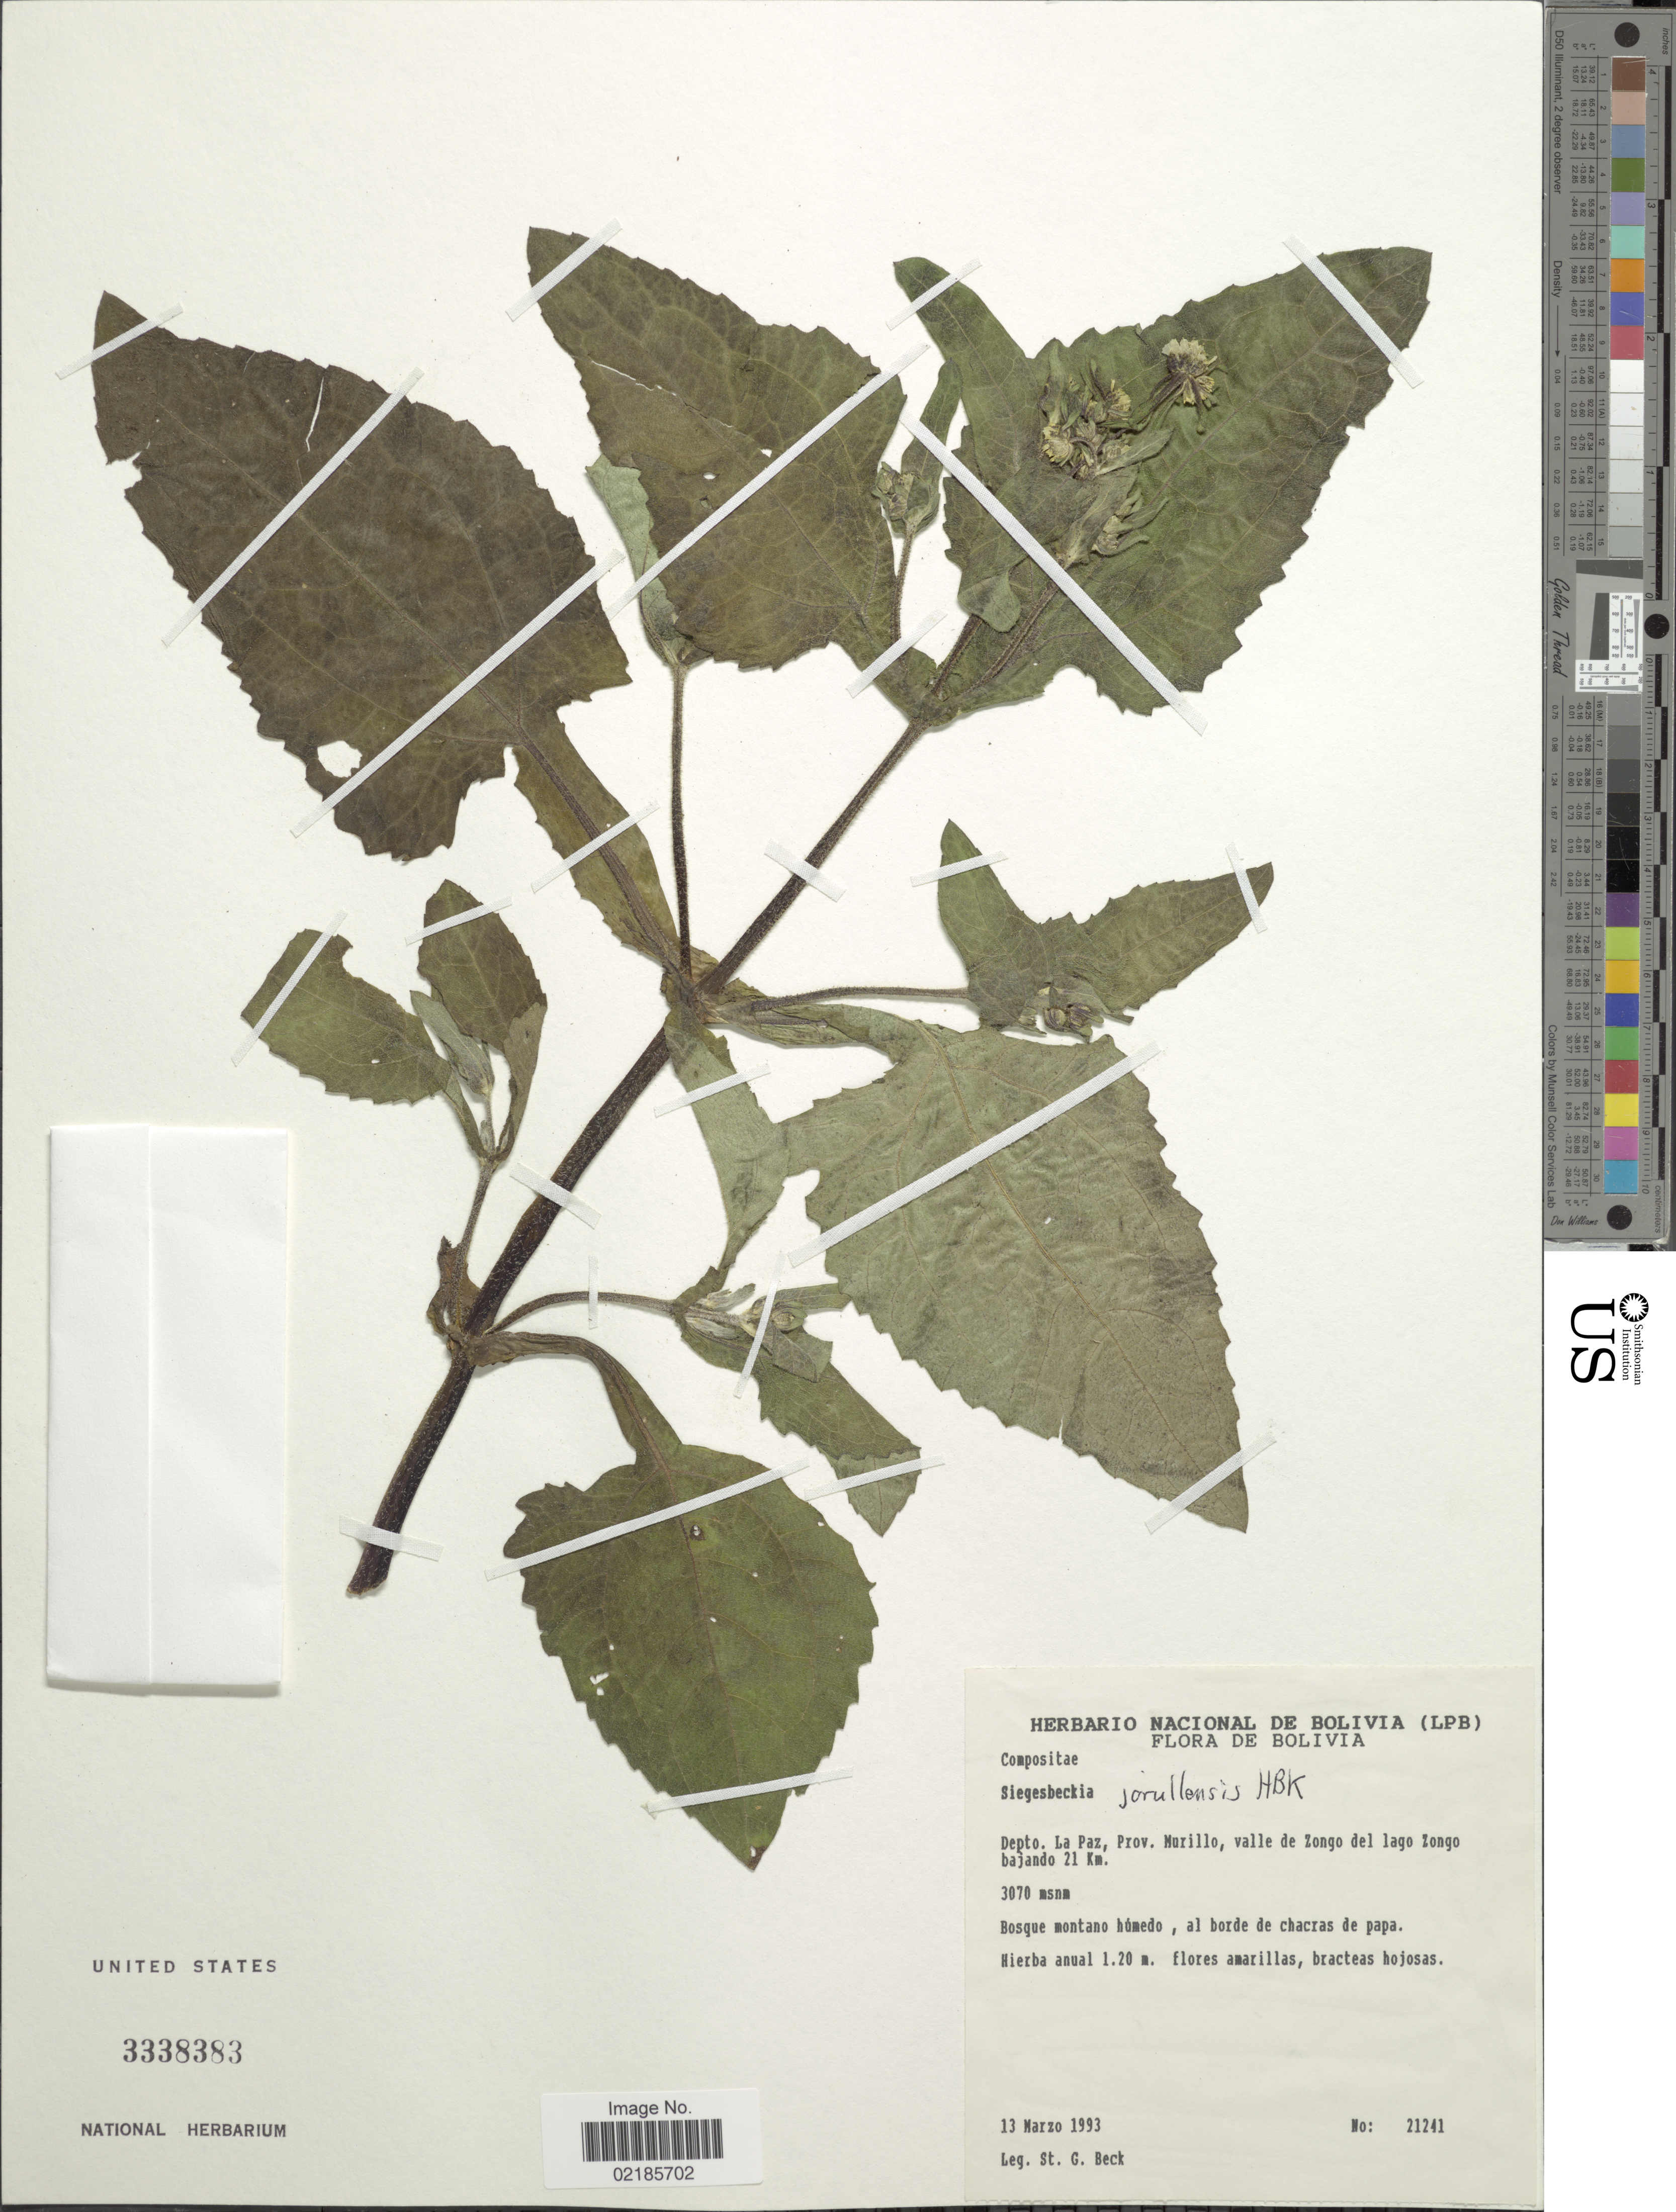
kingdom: Plantae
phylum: Tracheophyta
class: Magnoliopsida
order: Asterales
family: Asteraceae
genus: Sigesbeckia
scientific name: Sigesbeckia jorullensis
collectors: S. G. Beck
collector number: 21241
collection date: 1993-03-13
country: Bolivia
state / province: La Paz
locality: Prov. Murillo, valle de Zongo del lango bajando 21 km, bosque montano húmedo, al borde de chacras de papa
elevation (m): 3070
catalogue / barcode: US 3338383